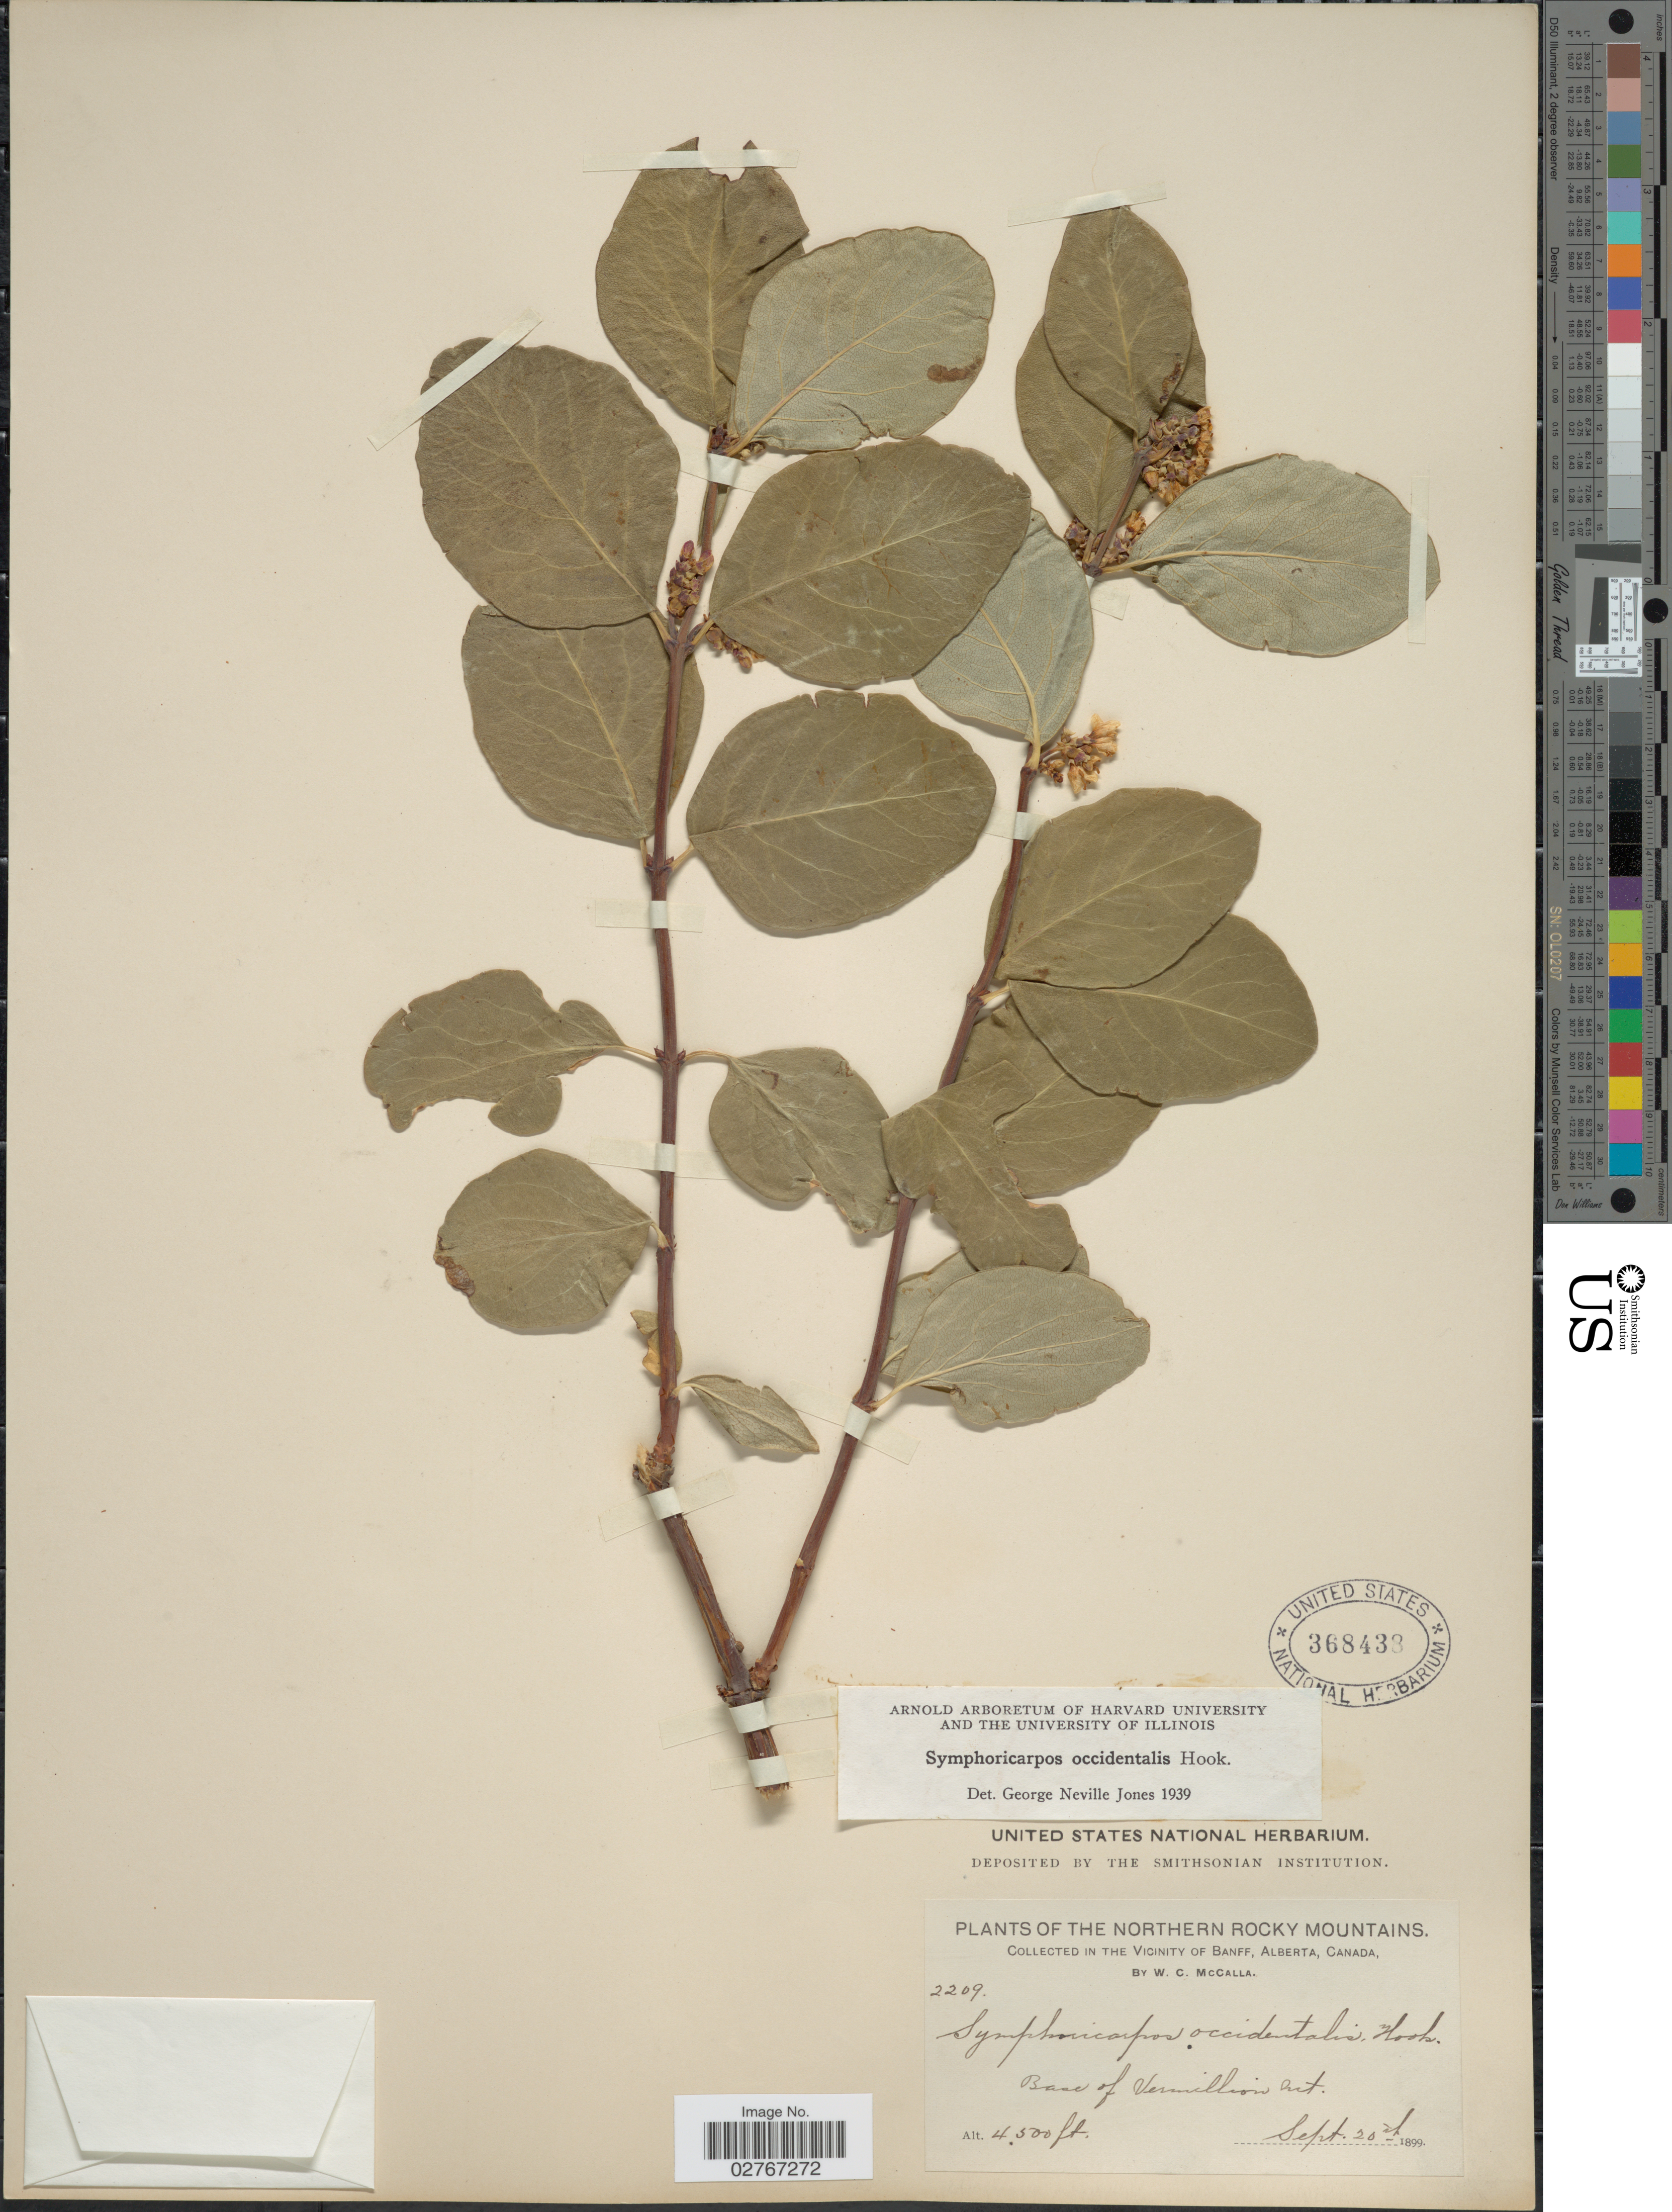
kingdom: Plantae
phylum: Tracheophyta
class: Magnoliopsida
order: Dipsacales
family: Caprifoliaceae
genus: Symphoricarpos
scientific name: Symphoricarpos occidentalis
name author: (R. Br.) Hook.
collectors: W. McCalla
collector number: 2209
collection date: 1899-09-20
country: Canada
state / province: Alberta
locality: Northern Rocky Mountains. In the vicinity of Banff. Base of Vermillion Mt.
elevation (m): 1372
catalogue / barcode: US 368433